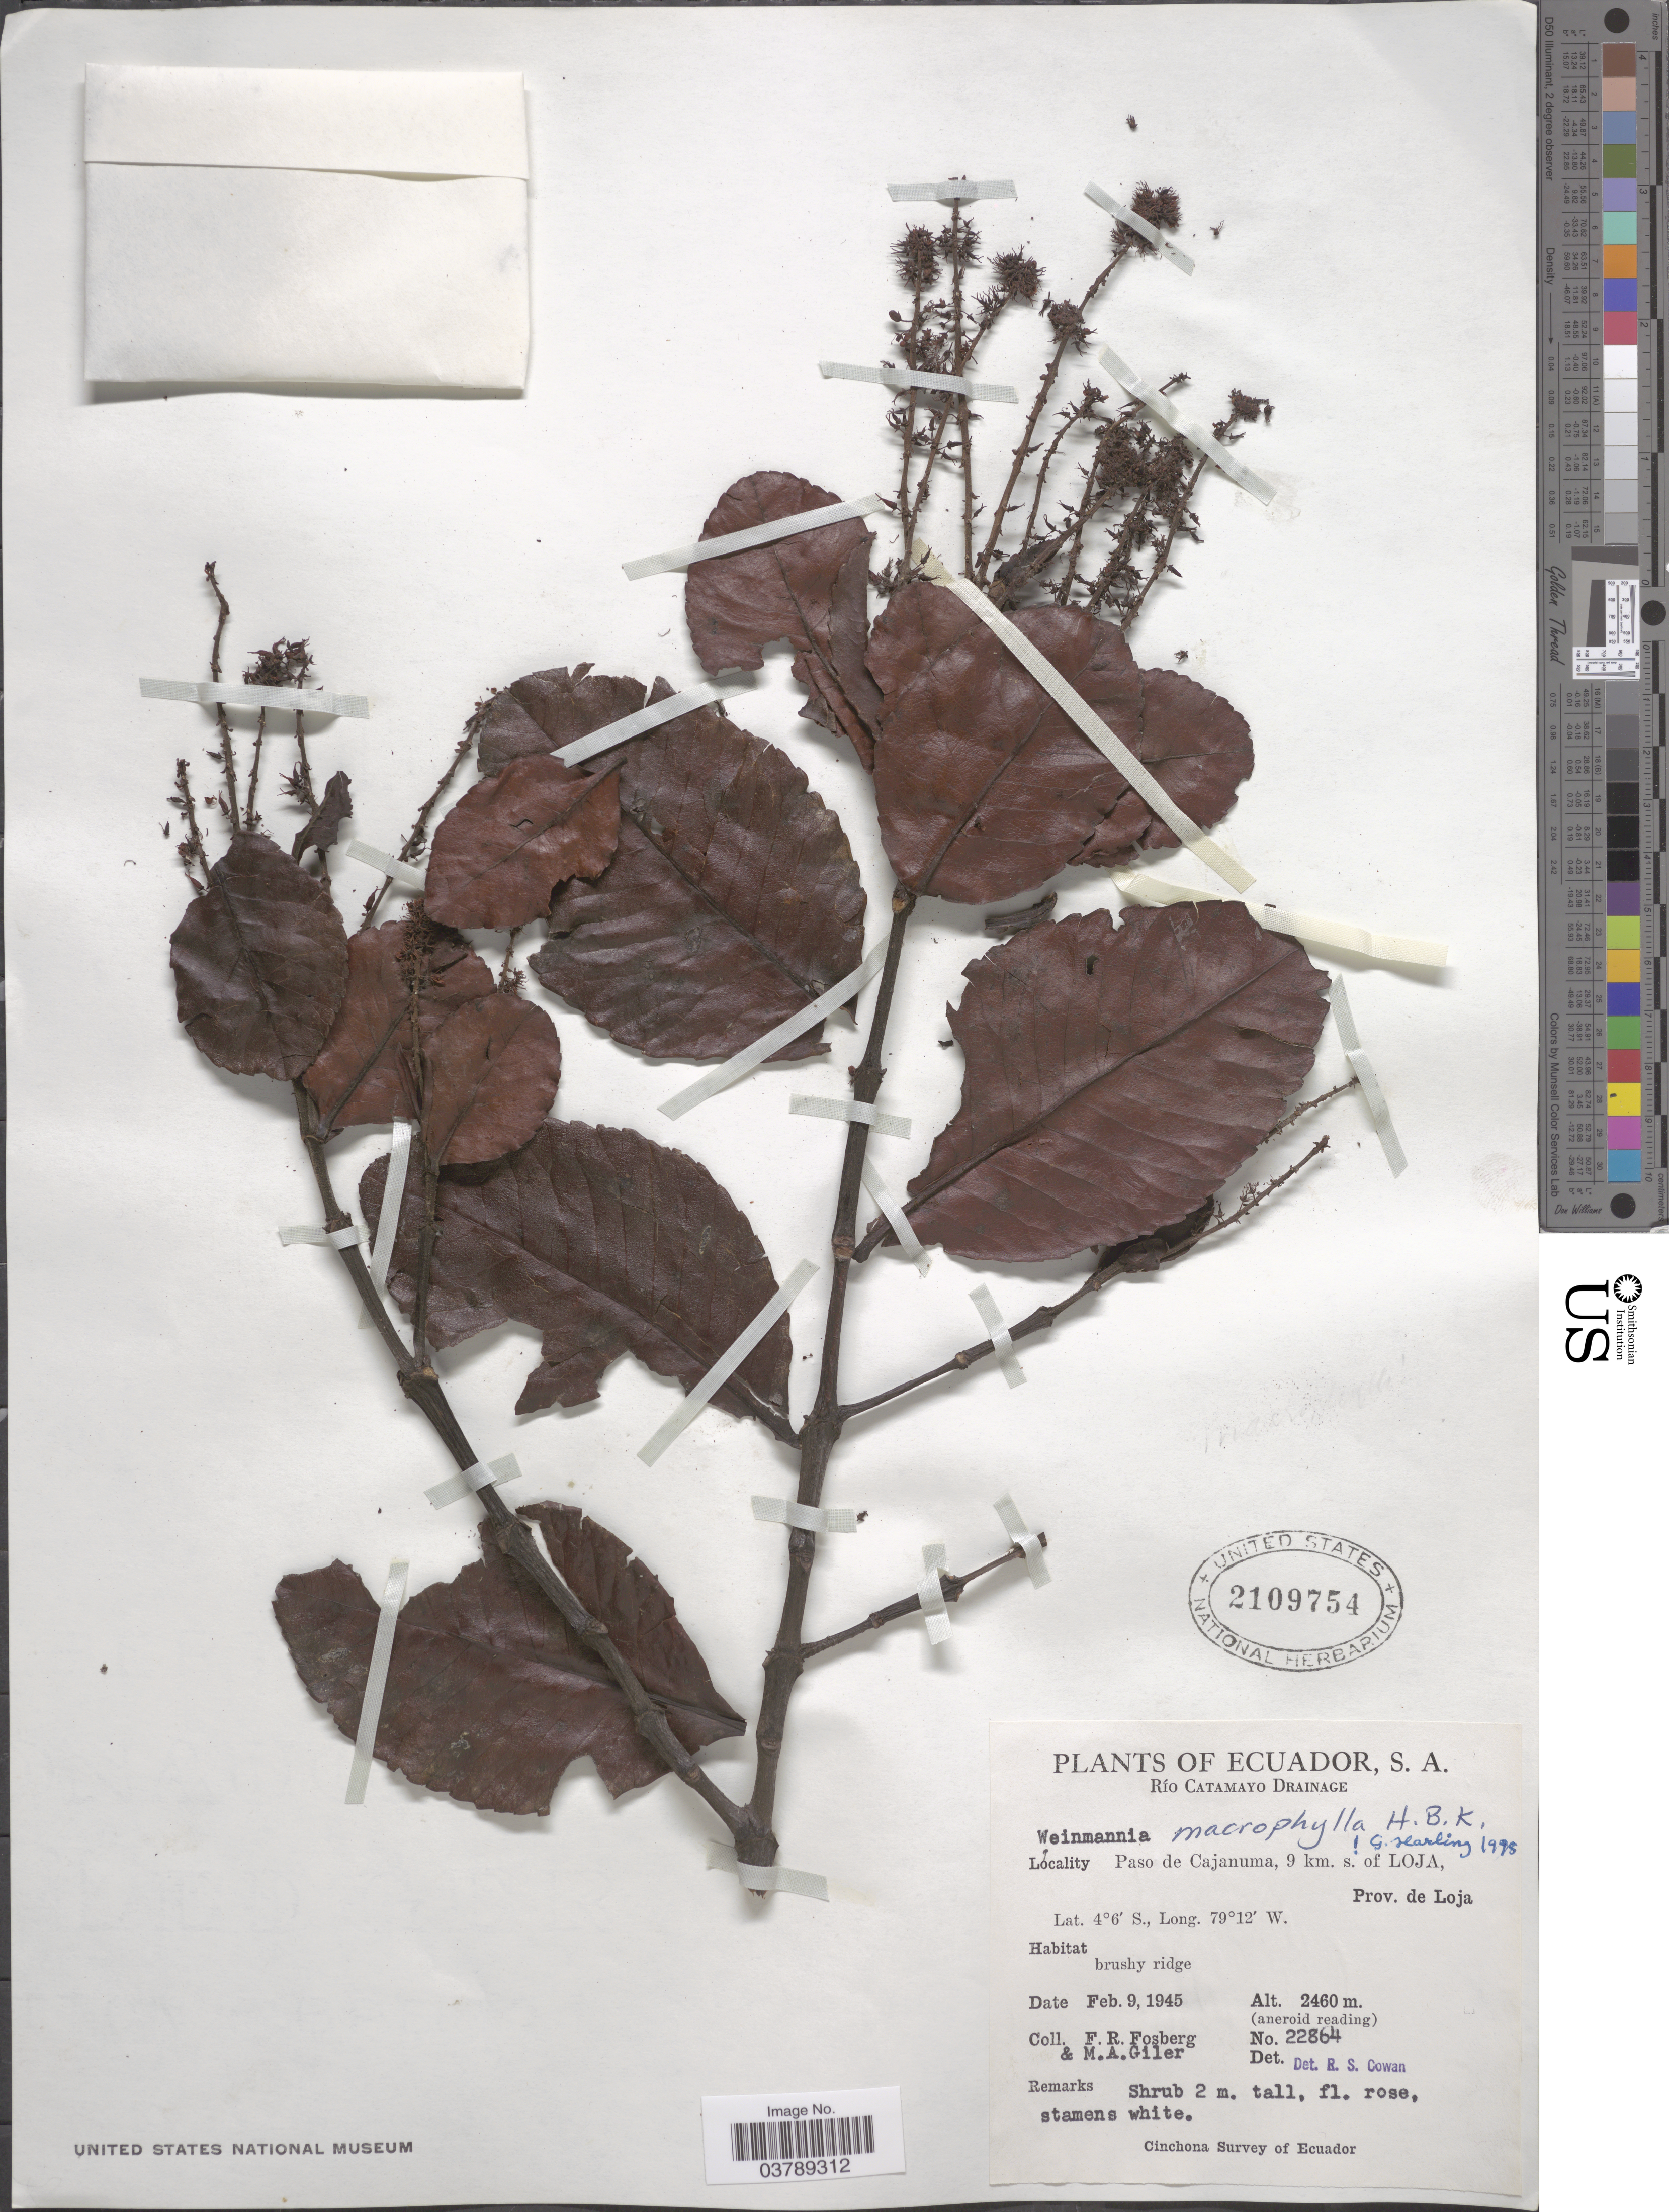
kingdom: Plantae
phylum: Tracheophyta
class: Magnoliopsida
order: Oxalidales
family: Cunoniaceae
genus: Weinmannia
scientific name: Weinmannia macrophylla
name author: Kunth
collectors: F. R. Fosberg & M. Giler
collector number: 22864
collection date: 1945-02-09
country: Ecuador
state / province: Loja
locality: Río Catamayo Drainage. Paso de Cajanuma, 9 km. s. of Loja.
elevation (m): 2460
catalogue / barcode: US 2109754